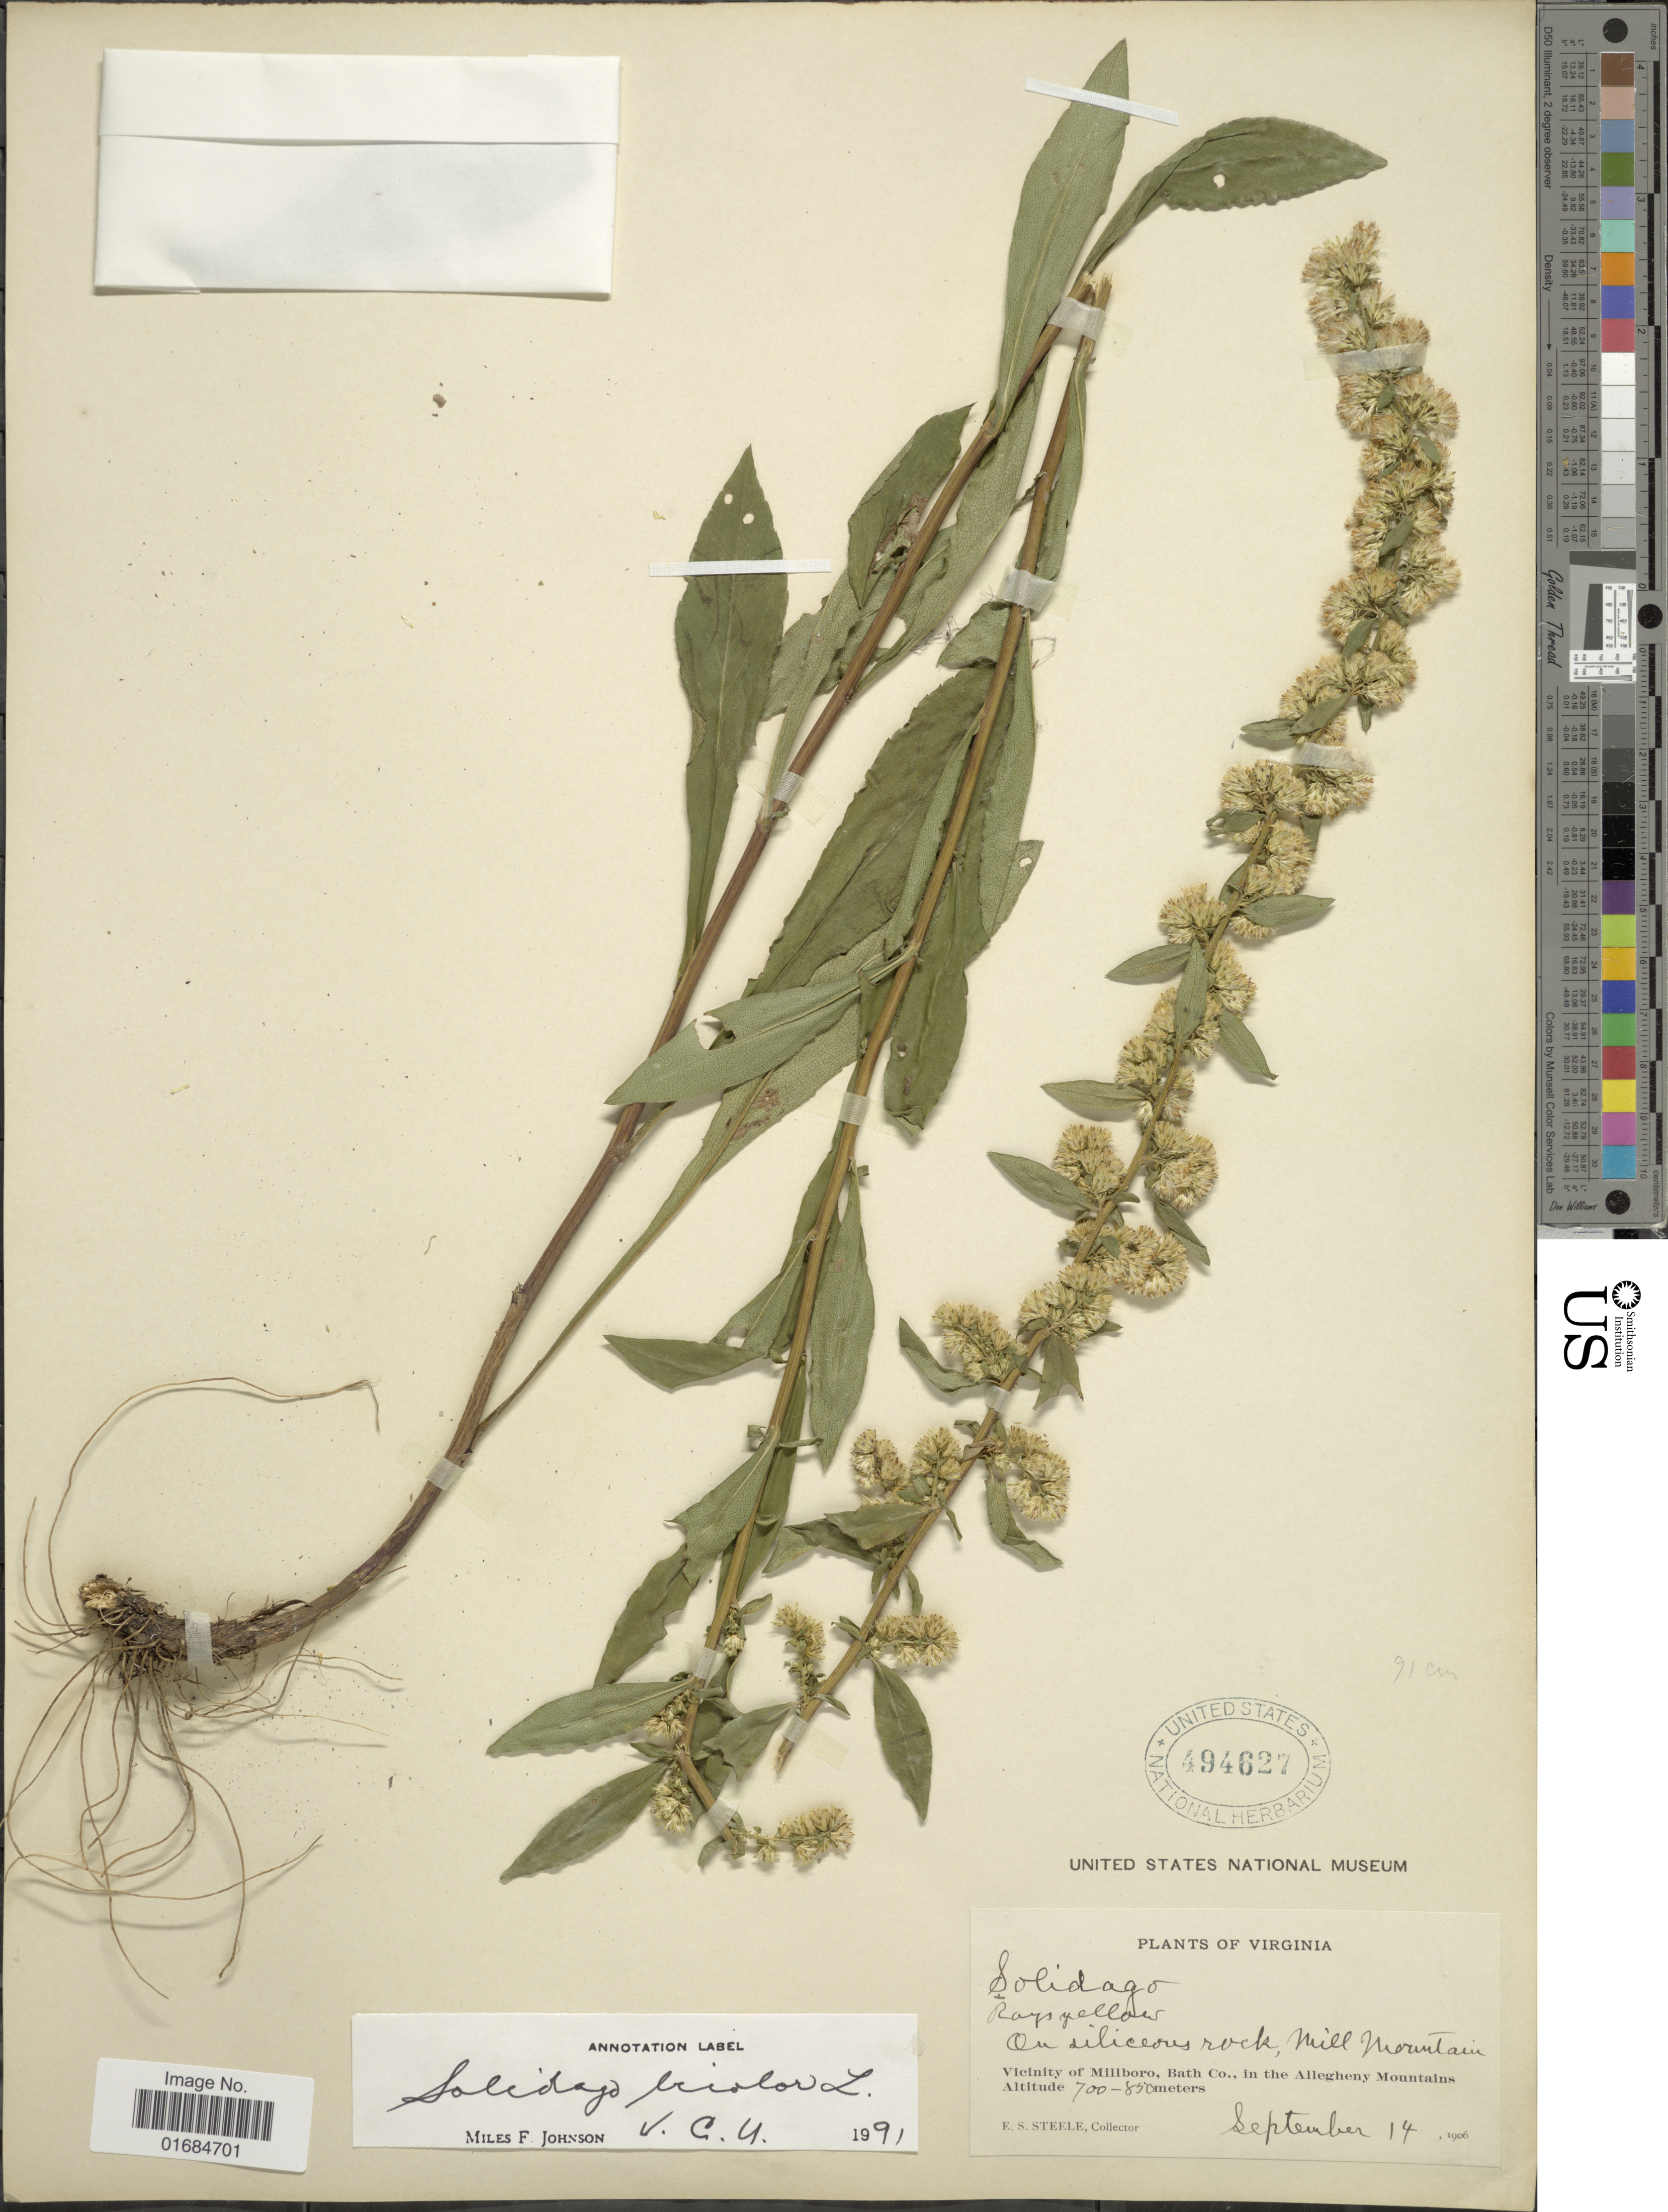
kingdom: Plantae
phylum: Tracheophyta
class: Magnoliopsida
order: Asterales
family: Asteraceae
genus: Solidago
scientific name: Solidago bicolor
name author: L.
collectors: E. Steele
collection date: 1906-09-14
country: United States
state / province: Virginia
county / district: Bath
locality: Mill Mountain, Vicinity of Millboro, Bath Co., in the Allegheny Mountains.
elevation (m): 700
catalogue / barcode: US 494627